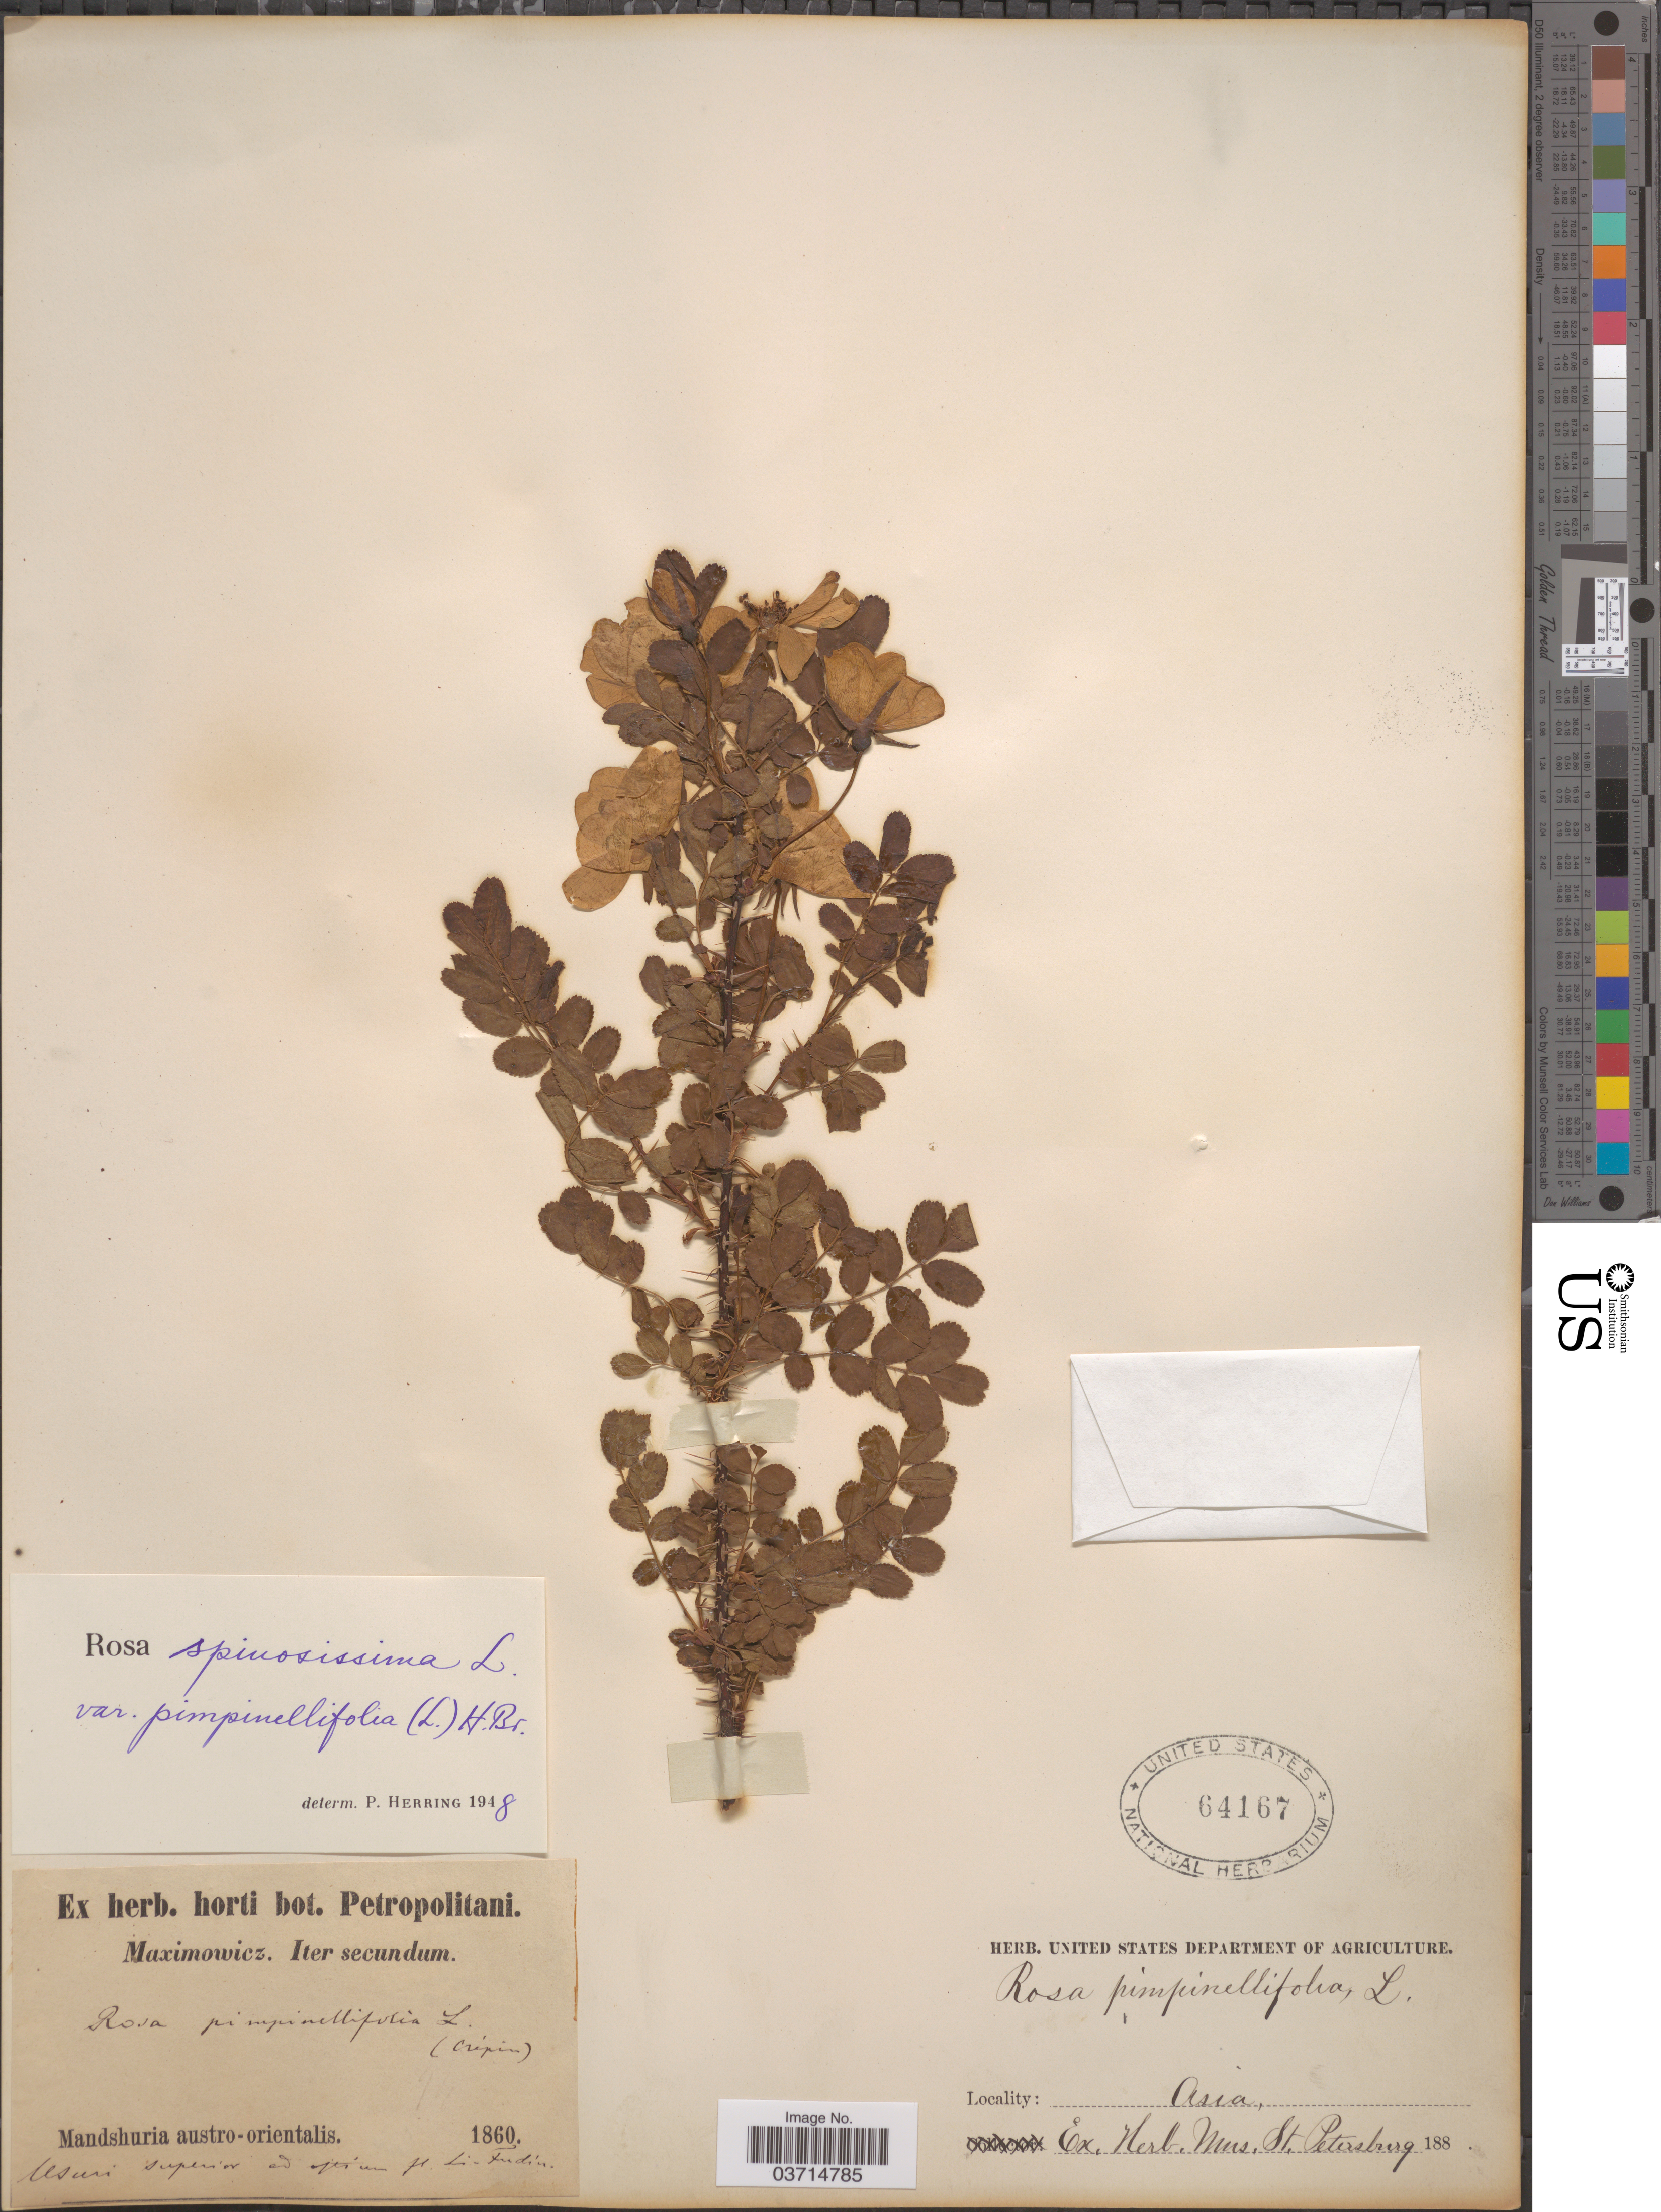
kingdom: Plantae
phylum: Tracheophyta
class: Magnoliopsida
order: Rosales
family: Rosaceae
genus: Rosa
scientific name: Rosa spinosissima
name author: L.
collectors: -. Maximowicz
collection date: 1860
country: China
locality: Asia. Mandshuria austro-orientalis. Usuri seperior ad optium [interpreted] fl. Li- Fudin.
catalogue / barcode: US 64167